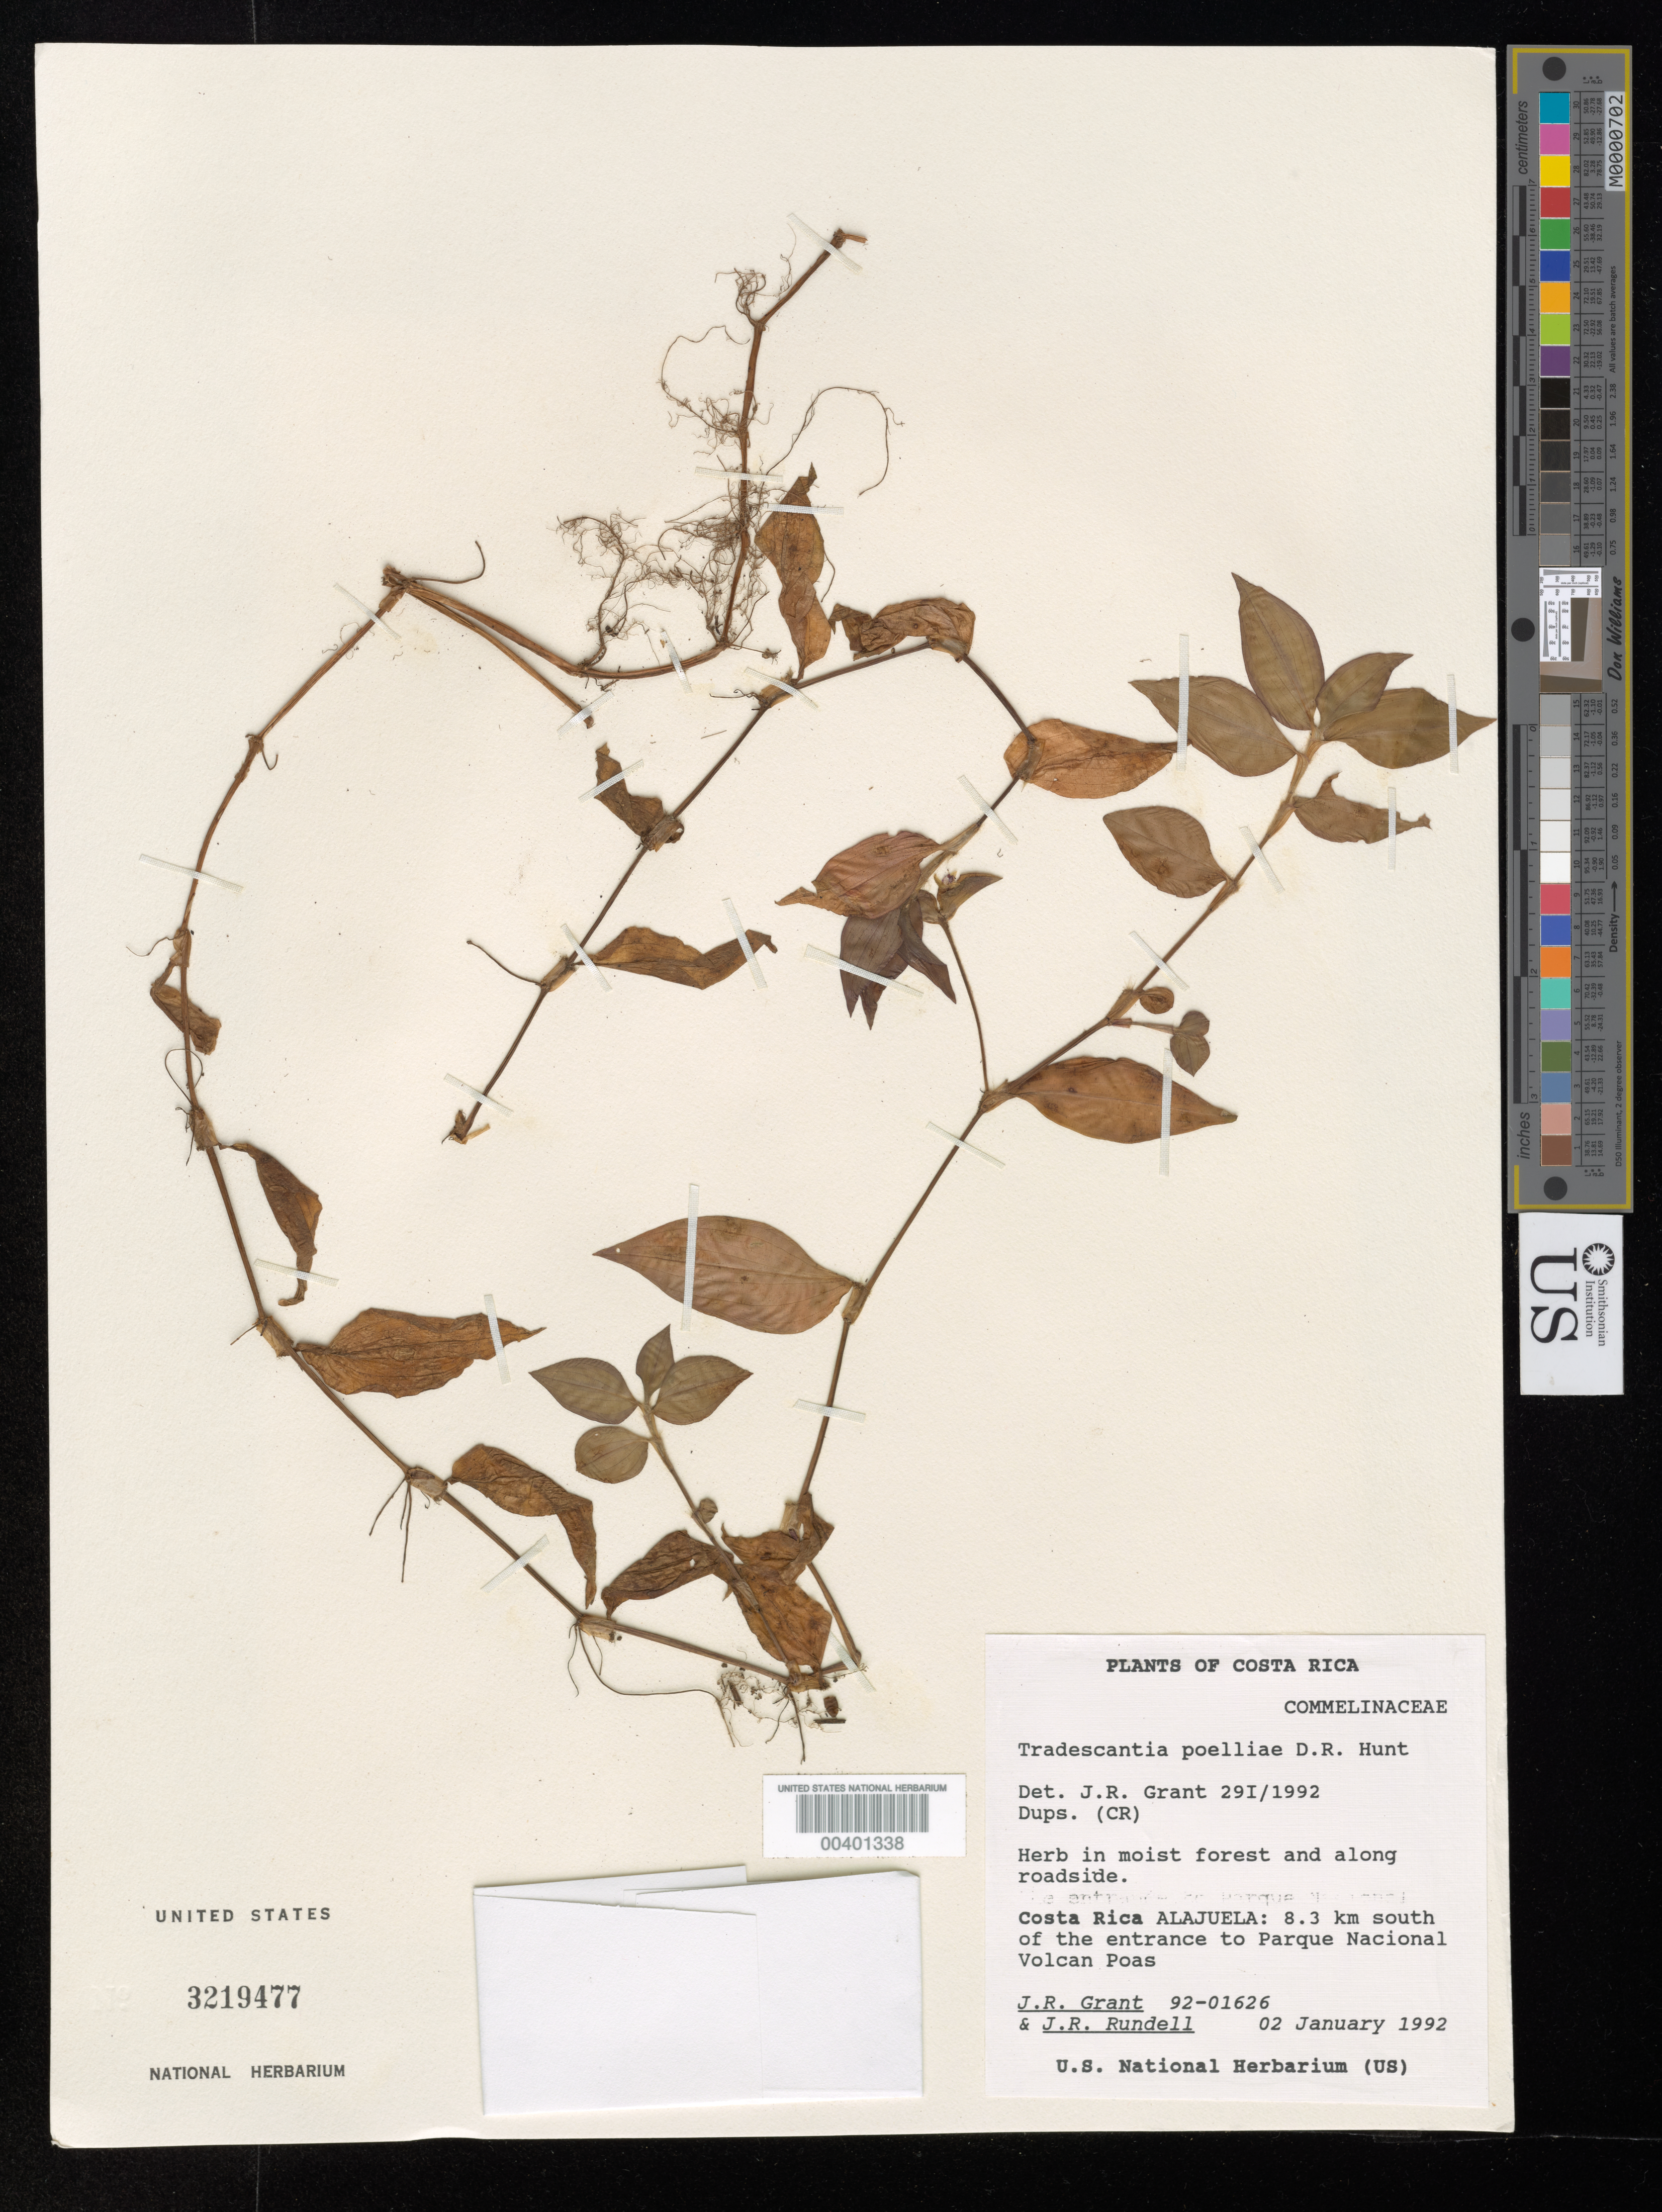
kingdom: Plantae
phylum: Tracheophyta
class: Liliopsida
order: Commelinales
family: Commelinaceae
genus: Tradescantia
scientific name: Tradescantia poelliae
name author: D.R. Hunt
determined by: Grant, J. R., (SWITZERLAND)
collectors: J. R. Grant & J. R. Rundell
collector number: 92-01626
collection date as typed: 02 Jan 1992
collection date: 1992-01-02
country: Costa Rica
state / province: Alajuela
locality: S of entrance to National Volcan Poás Park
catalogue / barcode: US 3219477